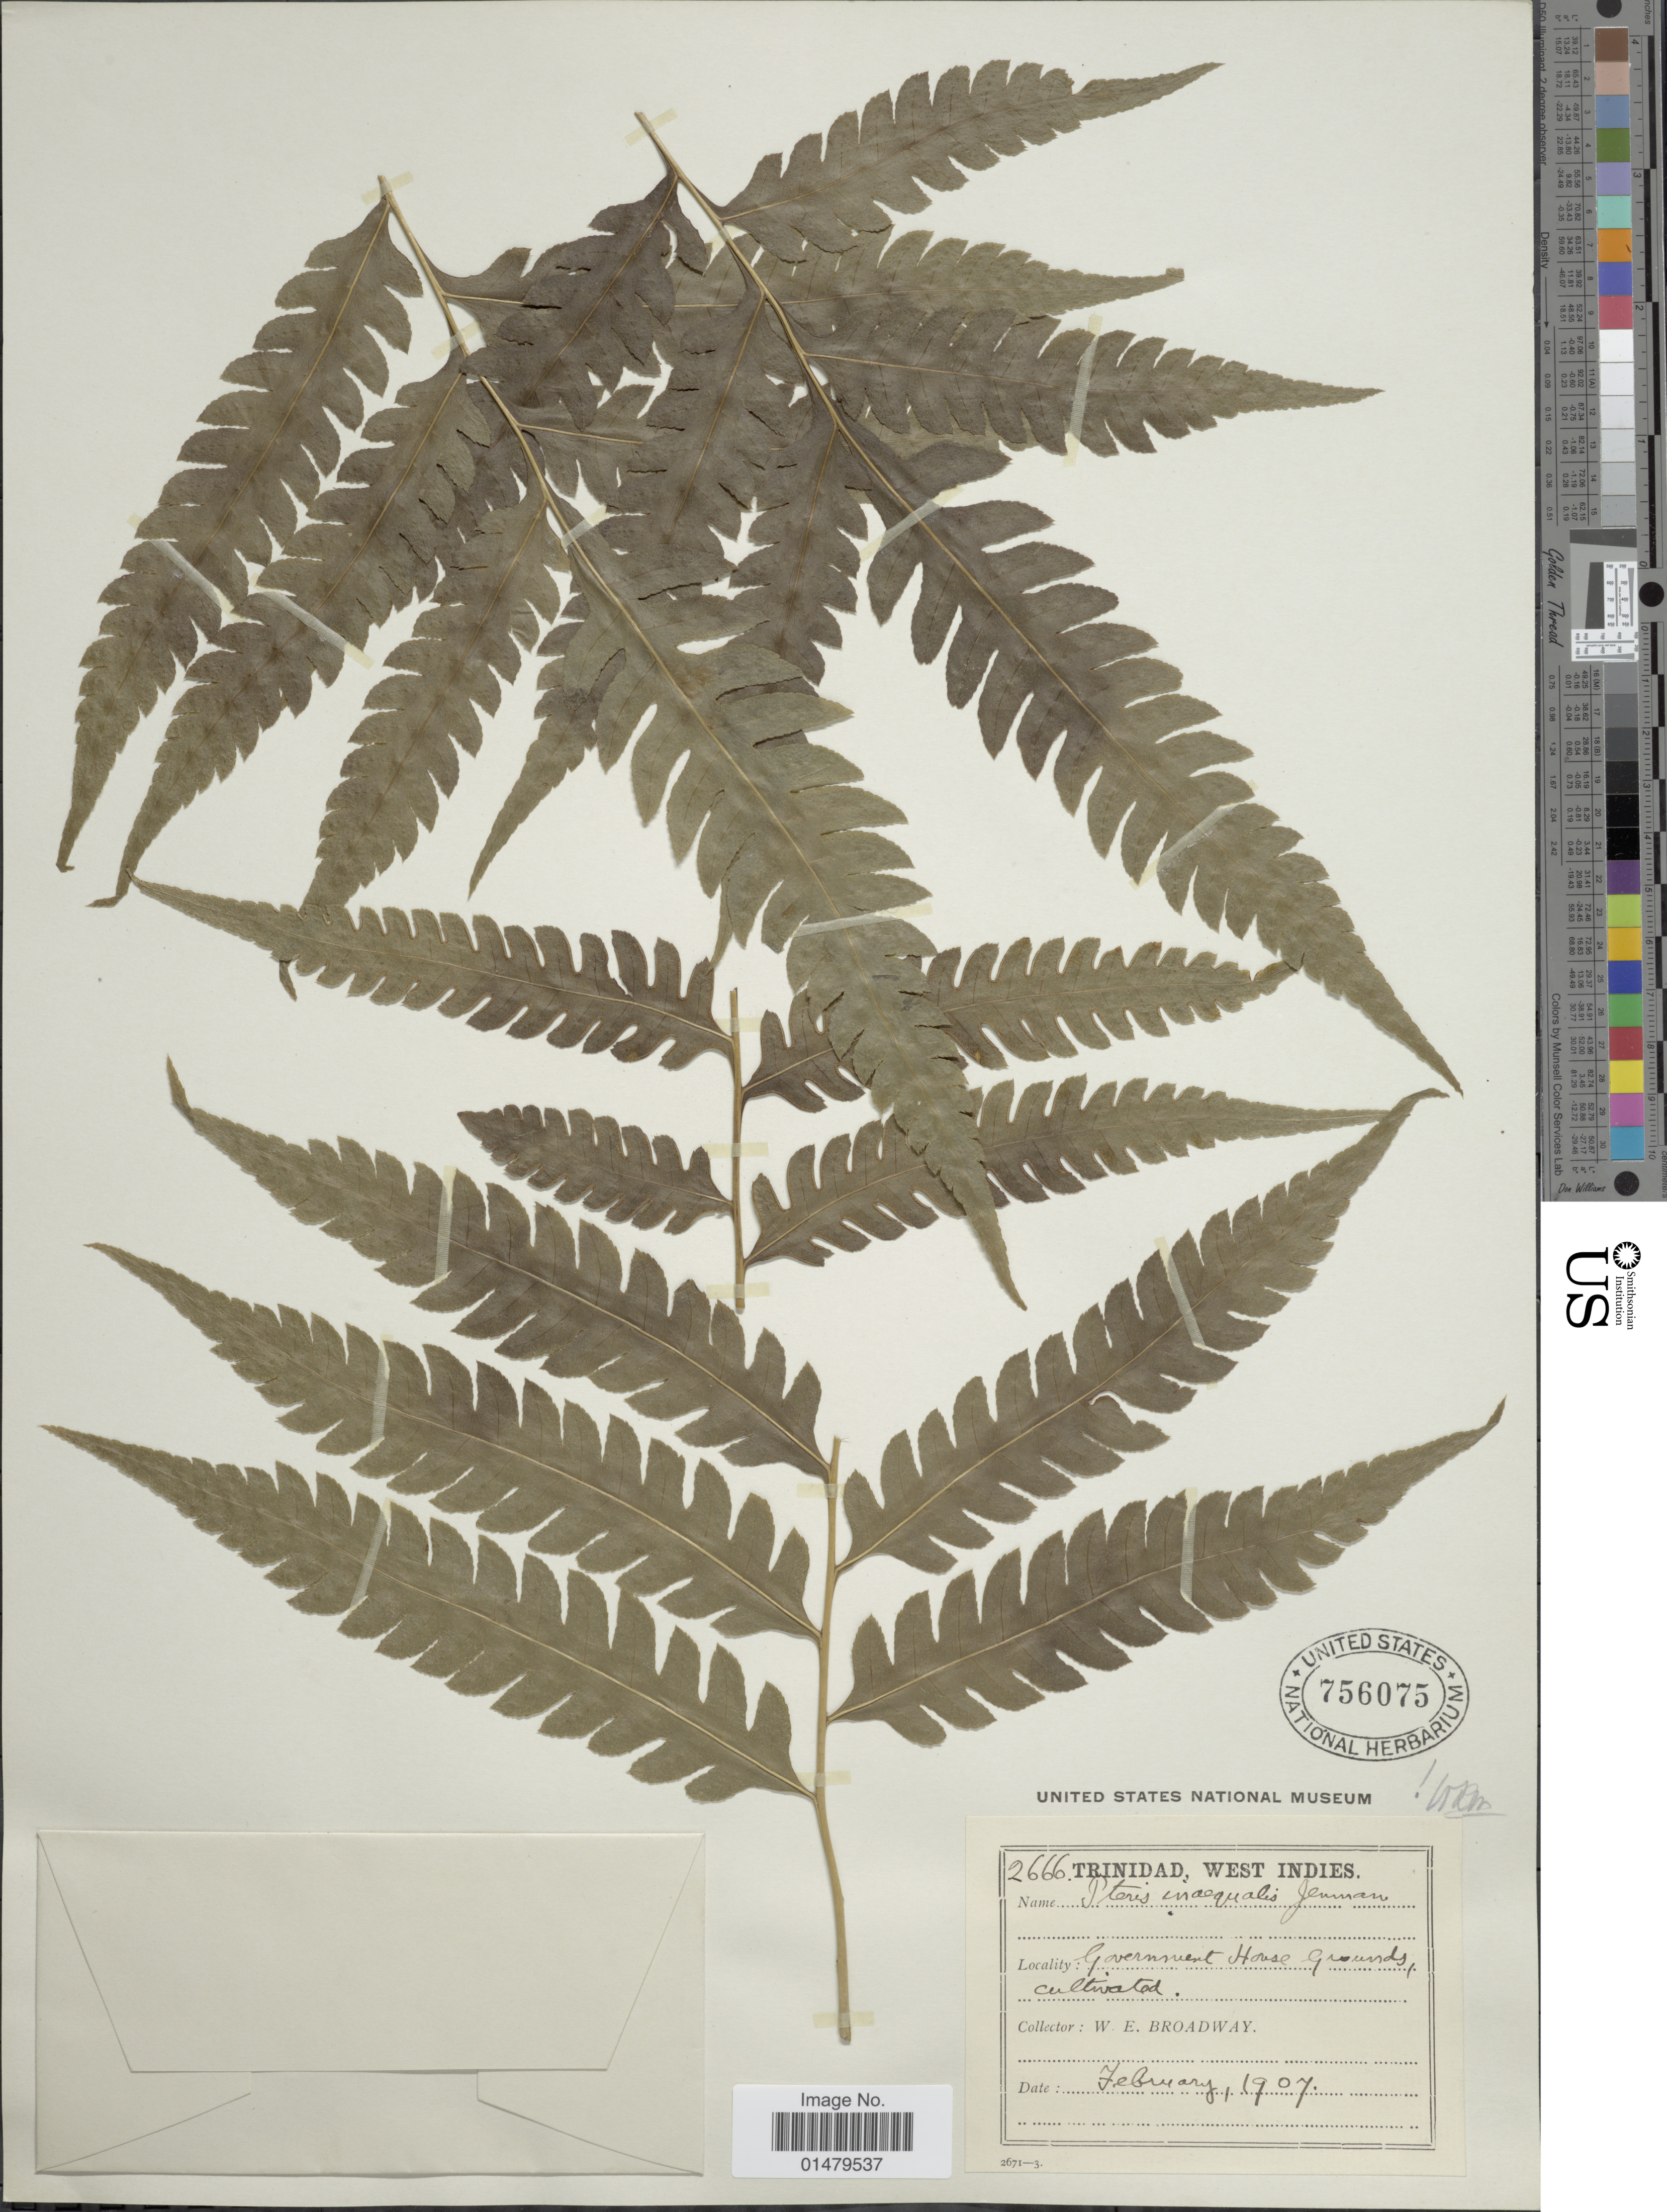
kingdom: Plantae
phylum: Tracheophyta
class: Polypodiopsida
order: Polypodiales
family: Pteridaceae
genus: Pteris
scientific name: Pteris inaequalis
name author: (Fée) Jenman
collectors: W. E. Broadway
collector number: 2666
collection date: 1907-02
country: Trinidad and Tobago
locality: Trinidad, West Indies. Government House Grounds.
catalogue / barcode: US 756075